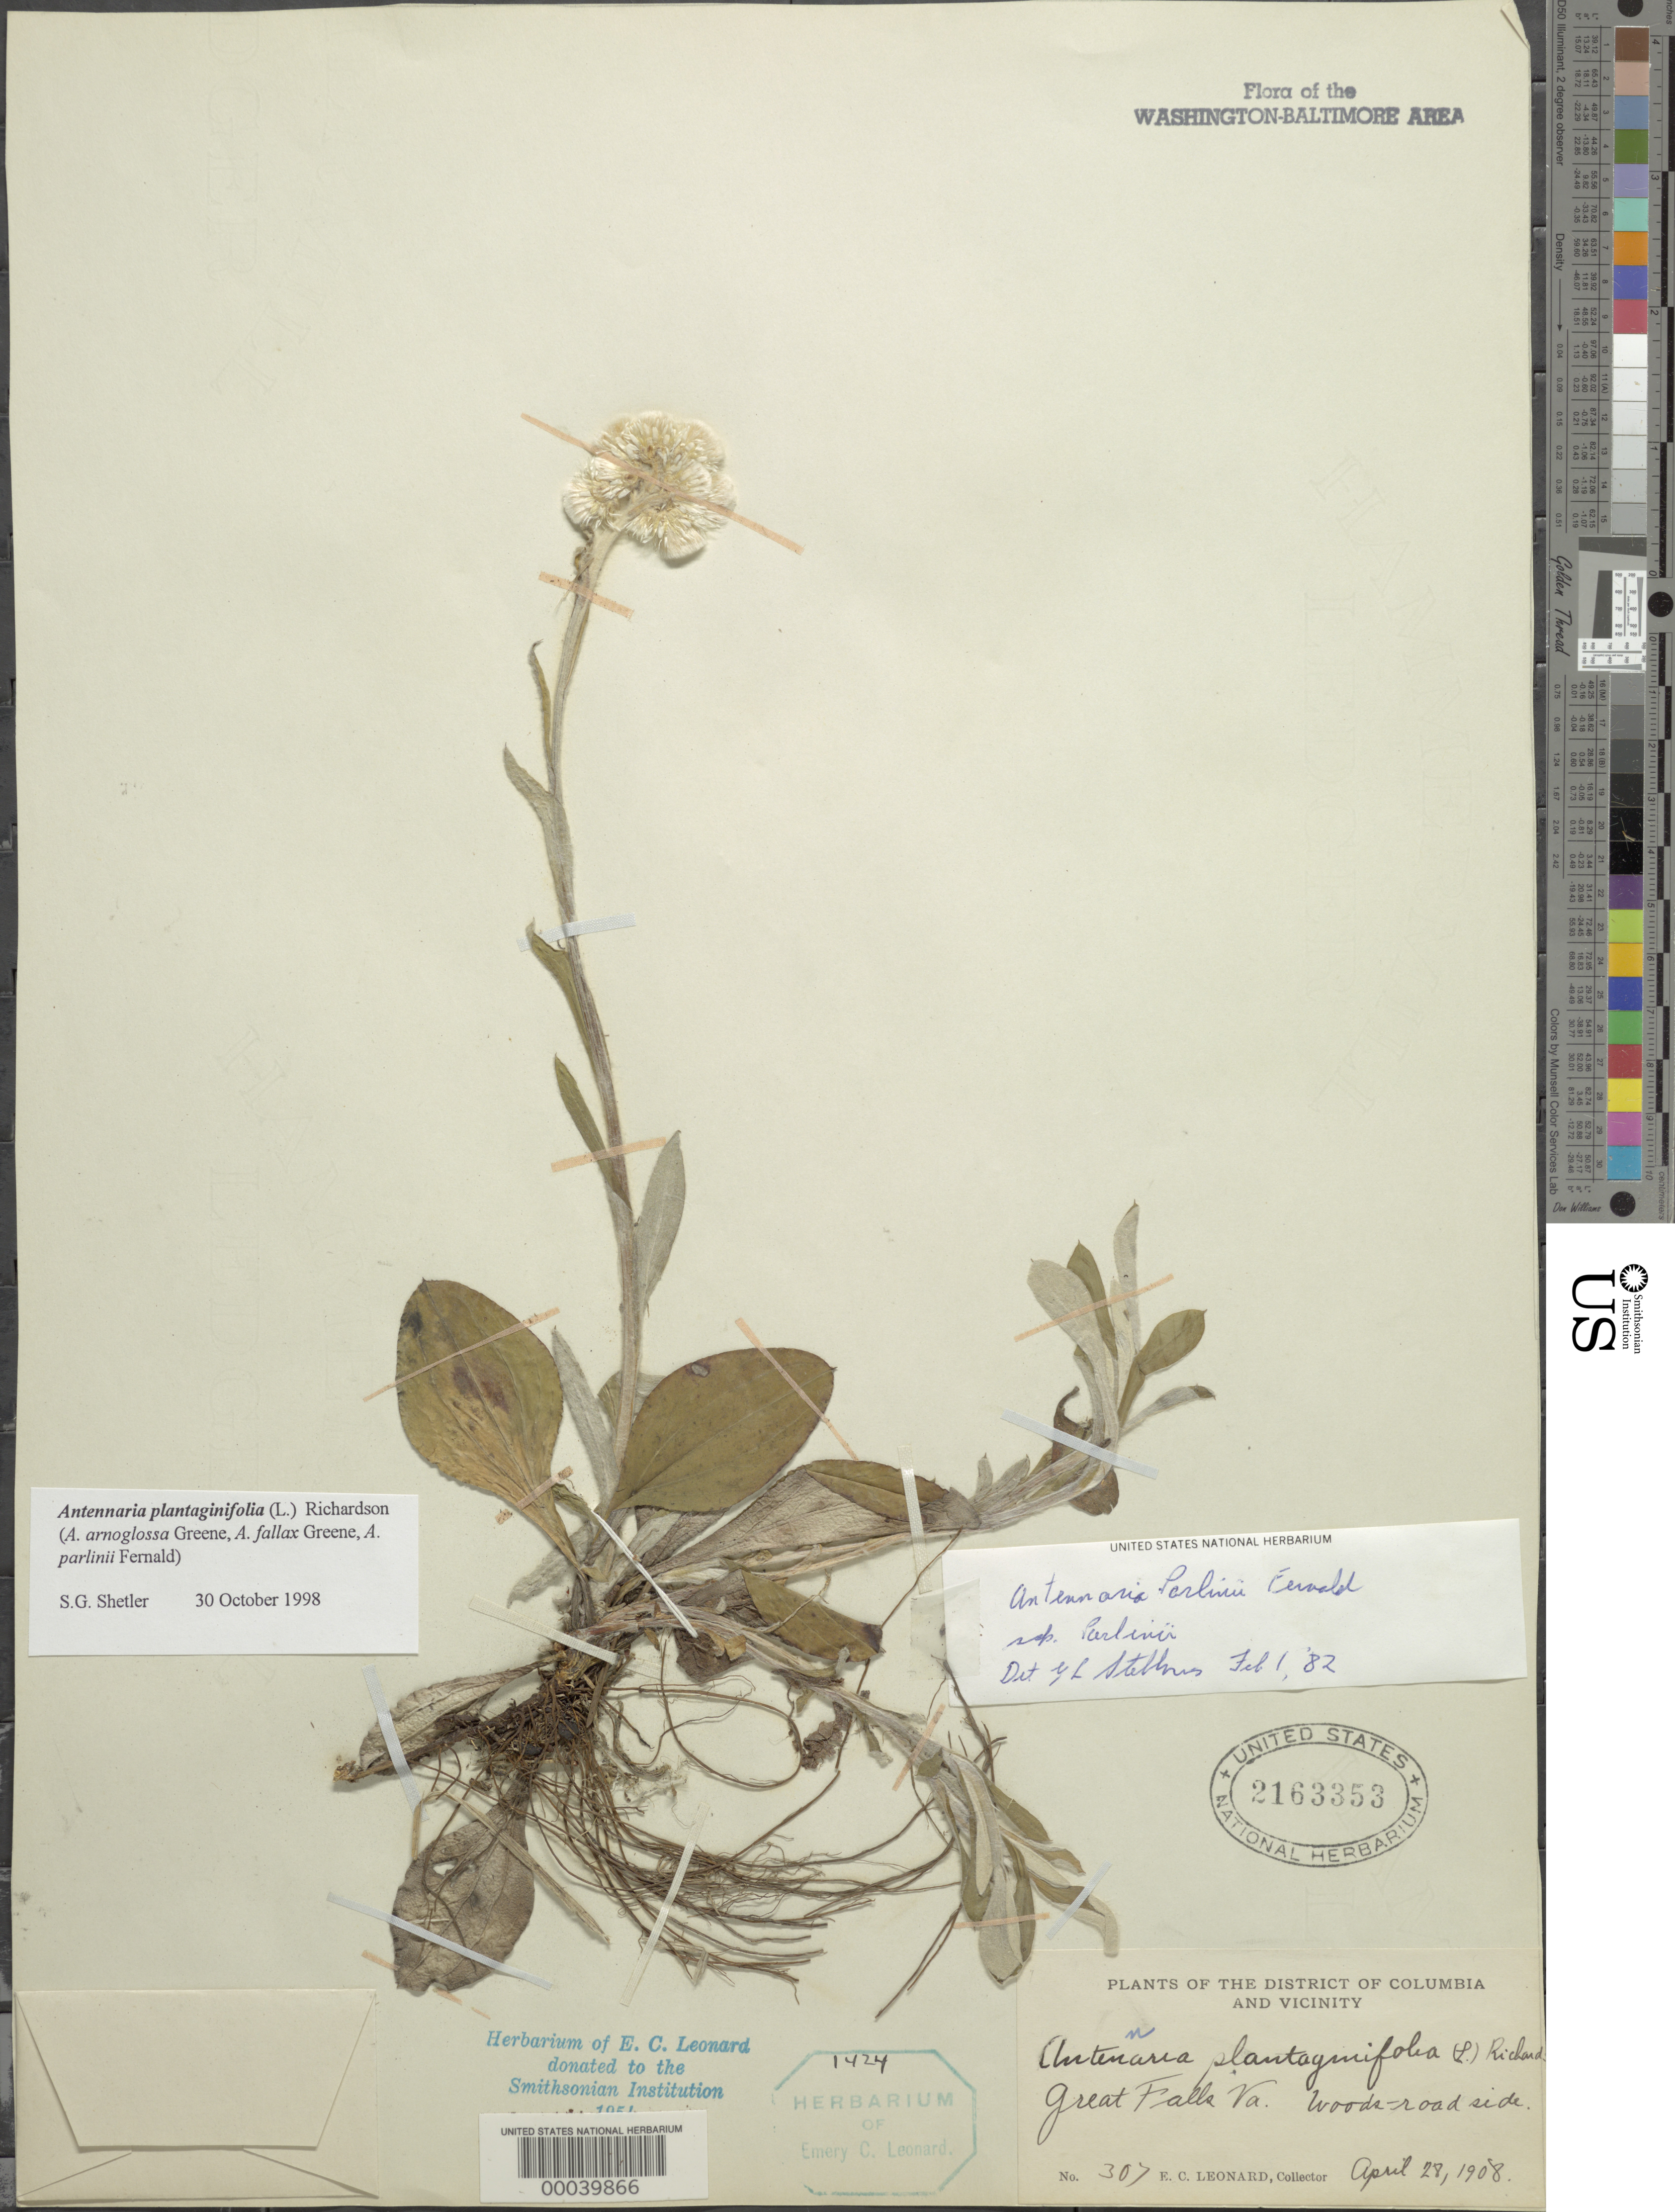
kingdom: Plantae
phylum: Tracheophyta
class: Magnoliopsida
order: Asterales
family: Asteraceae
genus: Antennaria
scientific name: Antennaria plantaginifolia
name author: (L.) Richardson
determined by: Stebbins, G. L.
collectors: E. C. Leonard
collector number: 307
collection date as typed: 28 Apr 1908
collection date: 1908-04-28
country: United States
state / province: Virginia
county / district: Fairfax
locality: Great Falls C. & O. Canal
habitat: Woods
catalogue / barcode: US 2163353